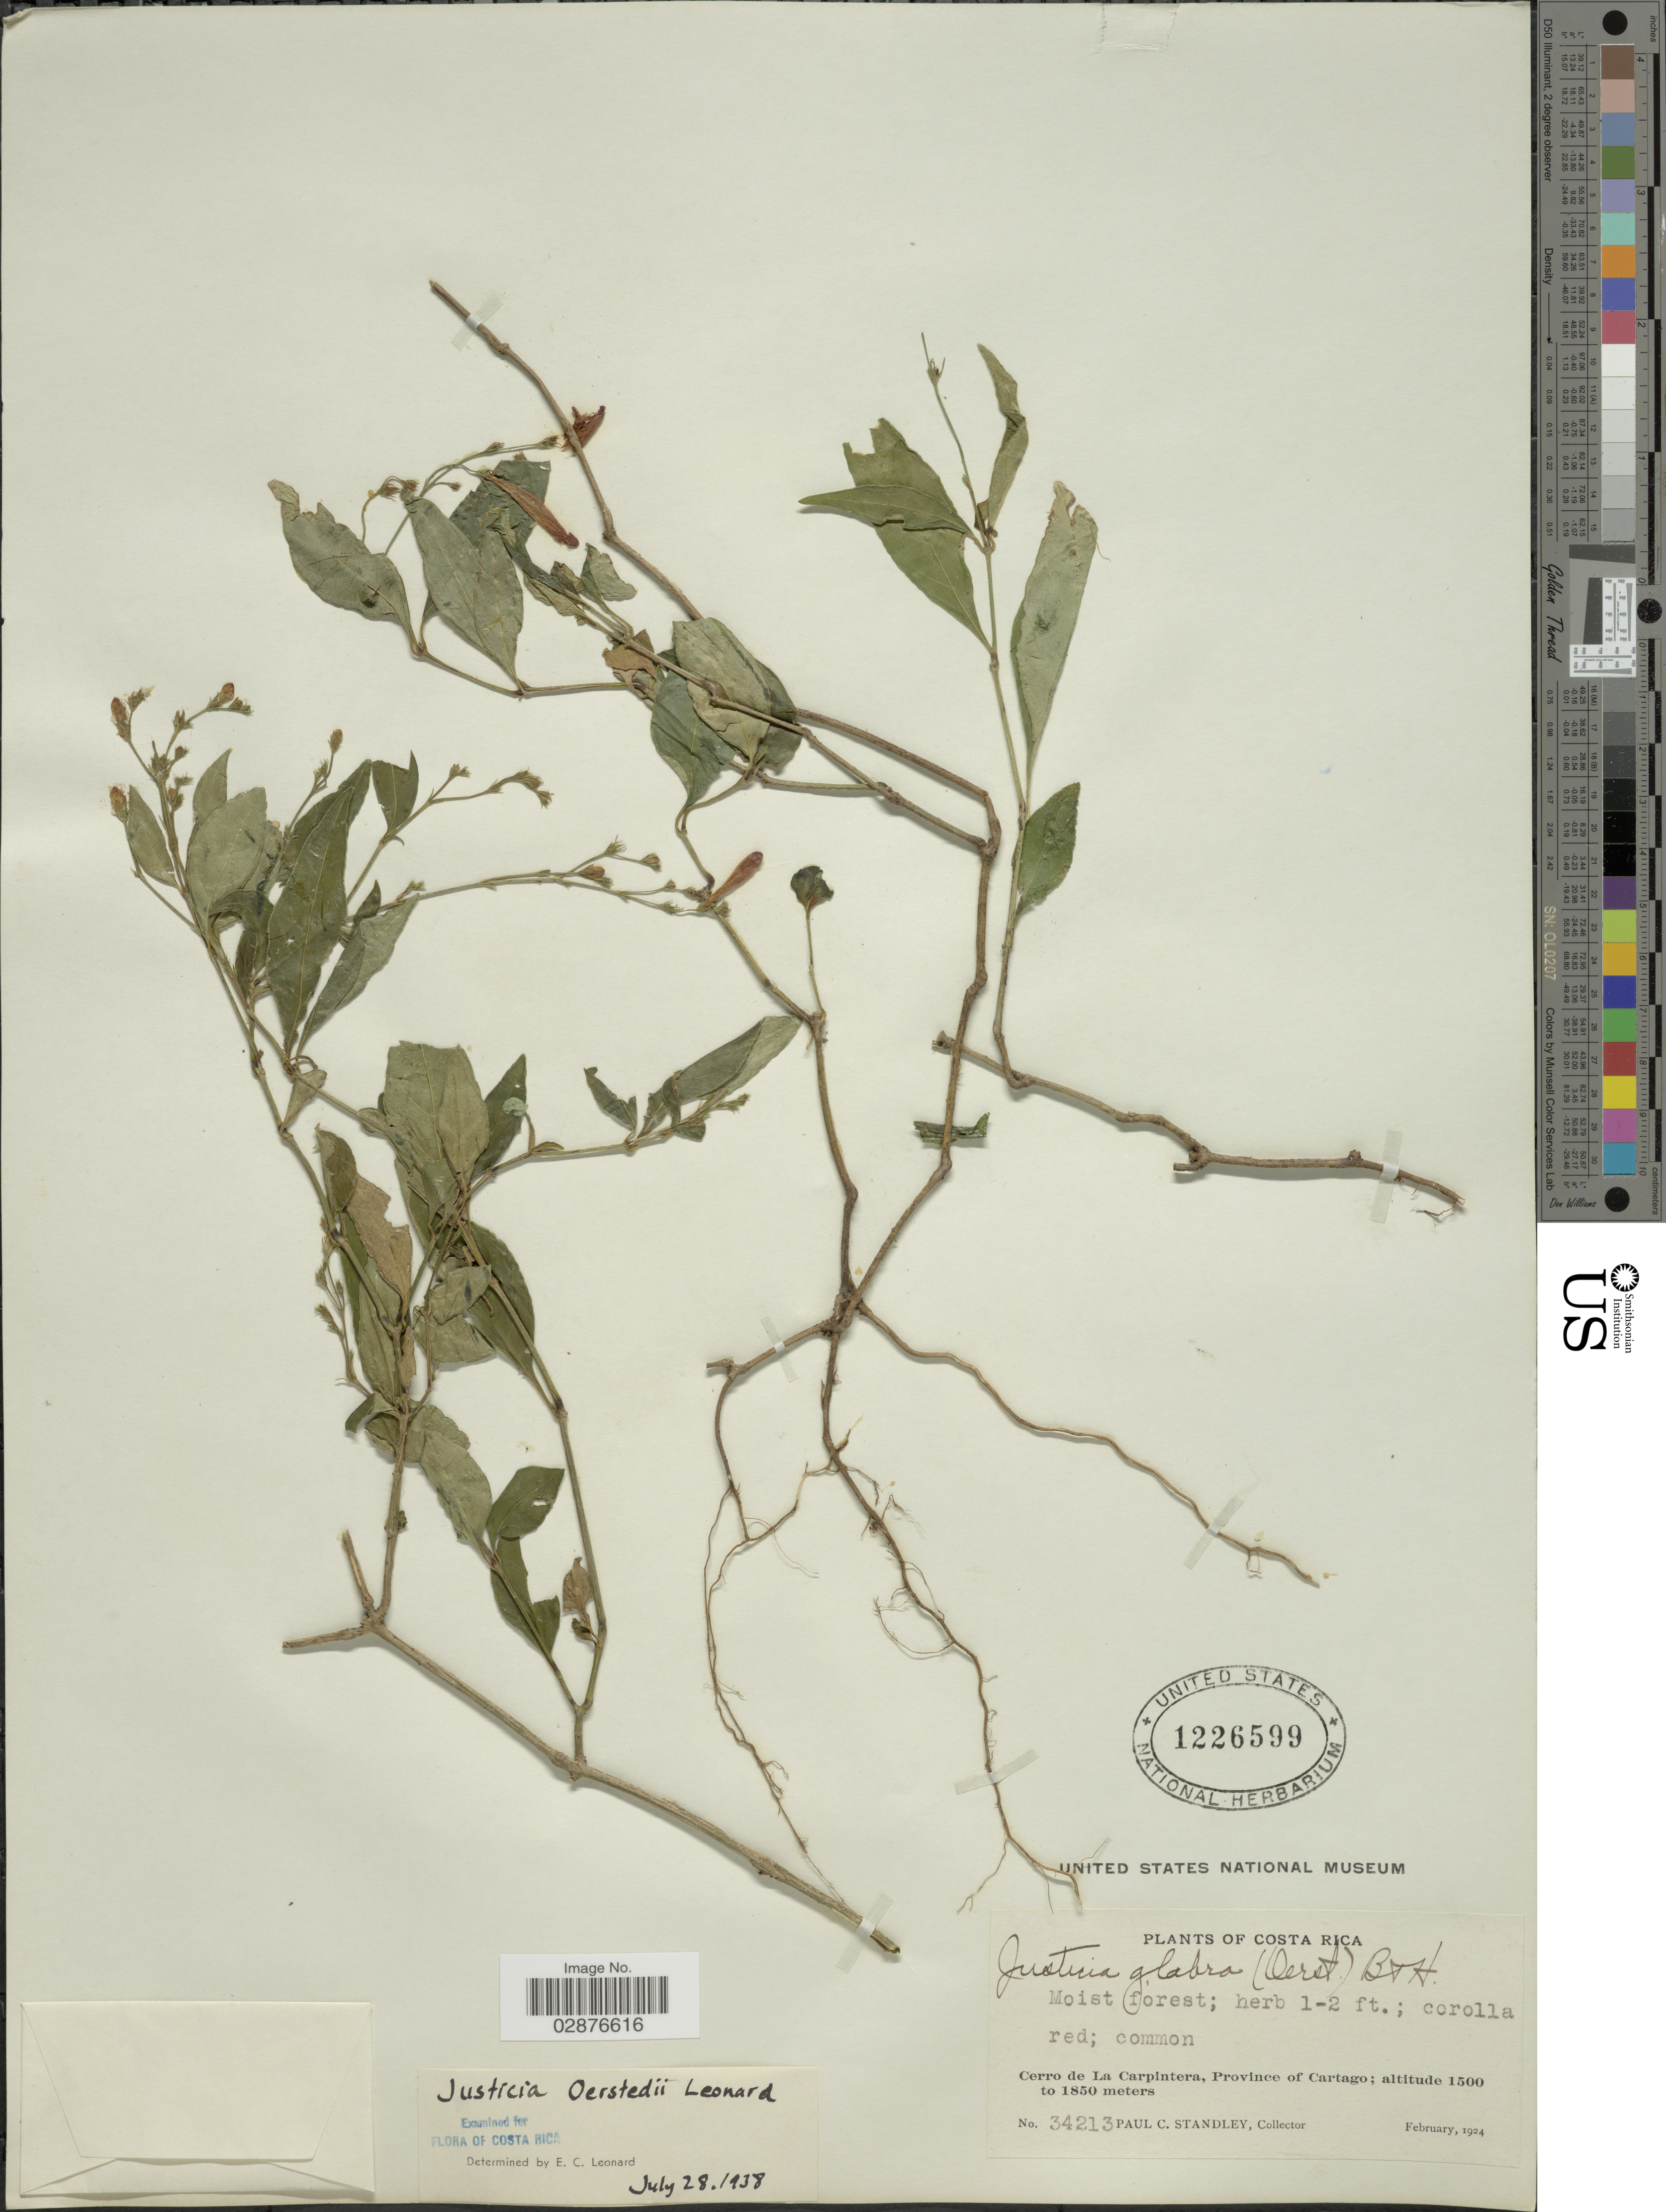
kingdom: Plantae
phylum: Tracheophyta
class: Magnoliopsida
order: Lamiales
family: Acanthaceae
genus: Justicia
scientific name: Justicia oerstedii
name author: Leonard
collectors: P. C. Standley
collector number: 34213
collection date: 1924-02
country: Costa Rica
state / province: Cartago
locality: Cerro de La Carpintera.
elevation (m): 1500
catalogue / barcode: US 1226599